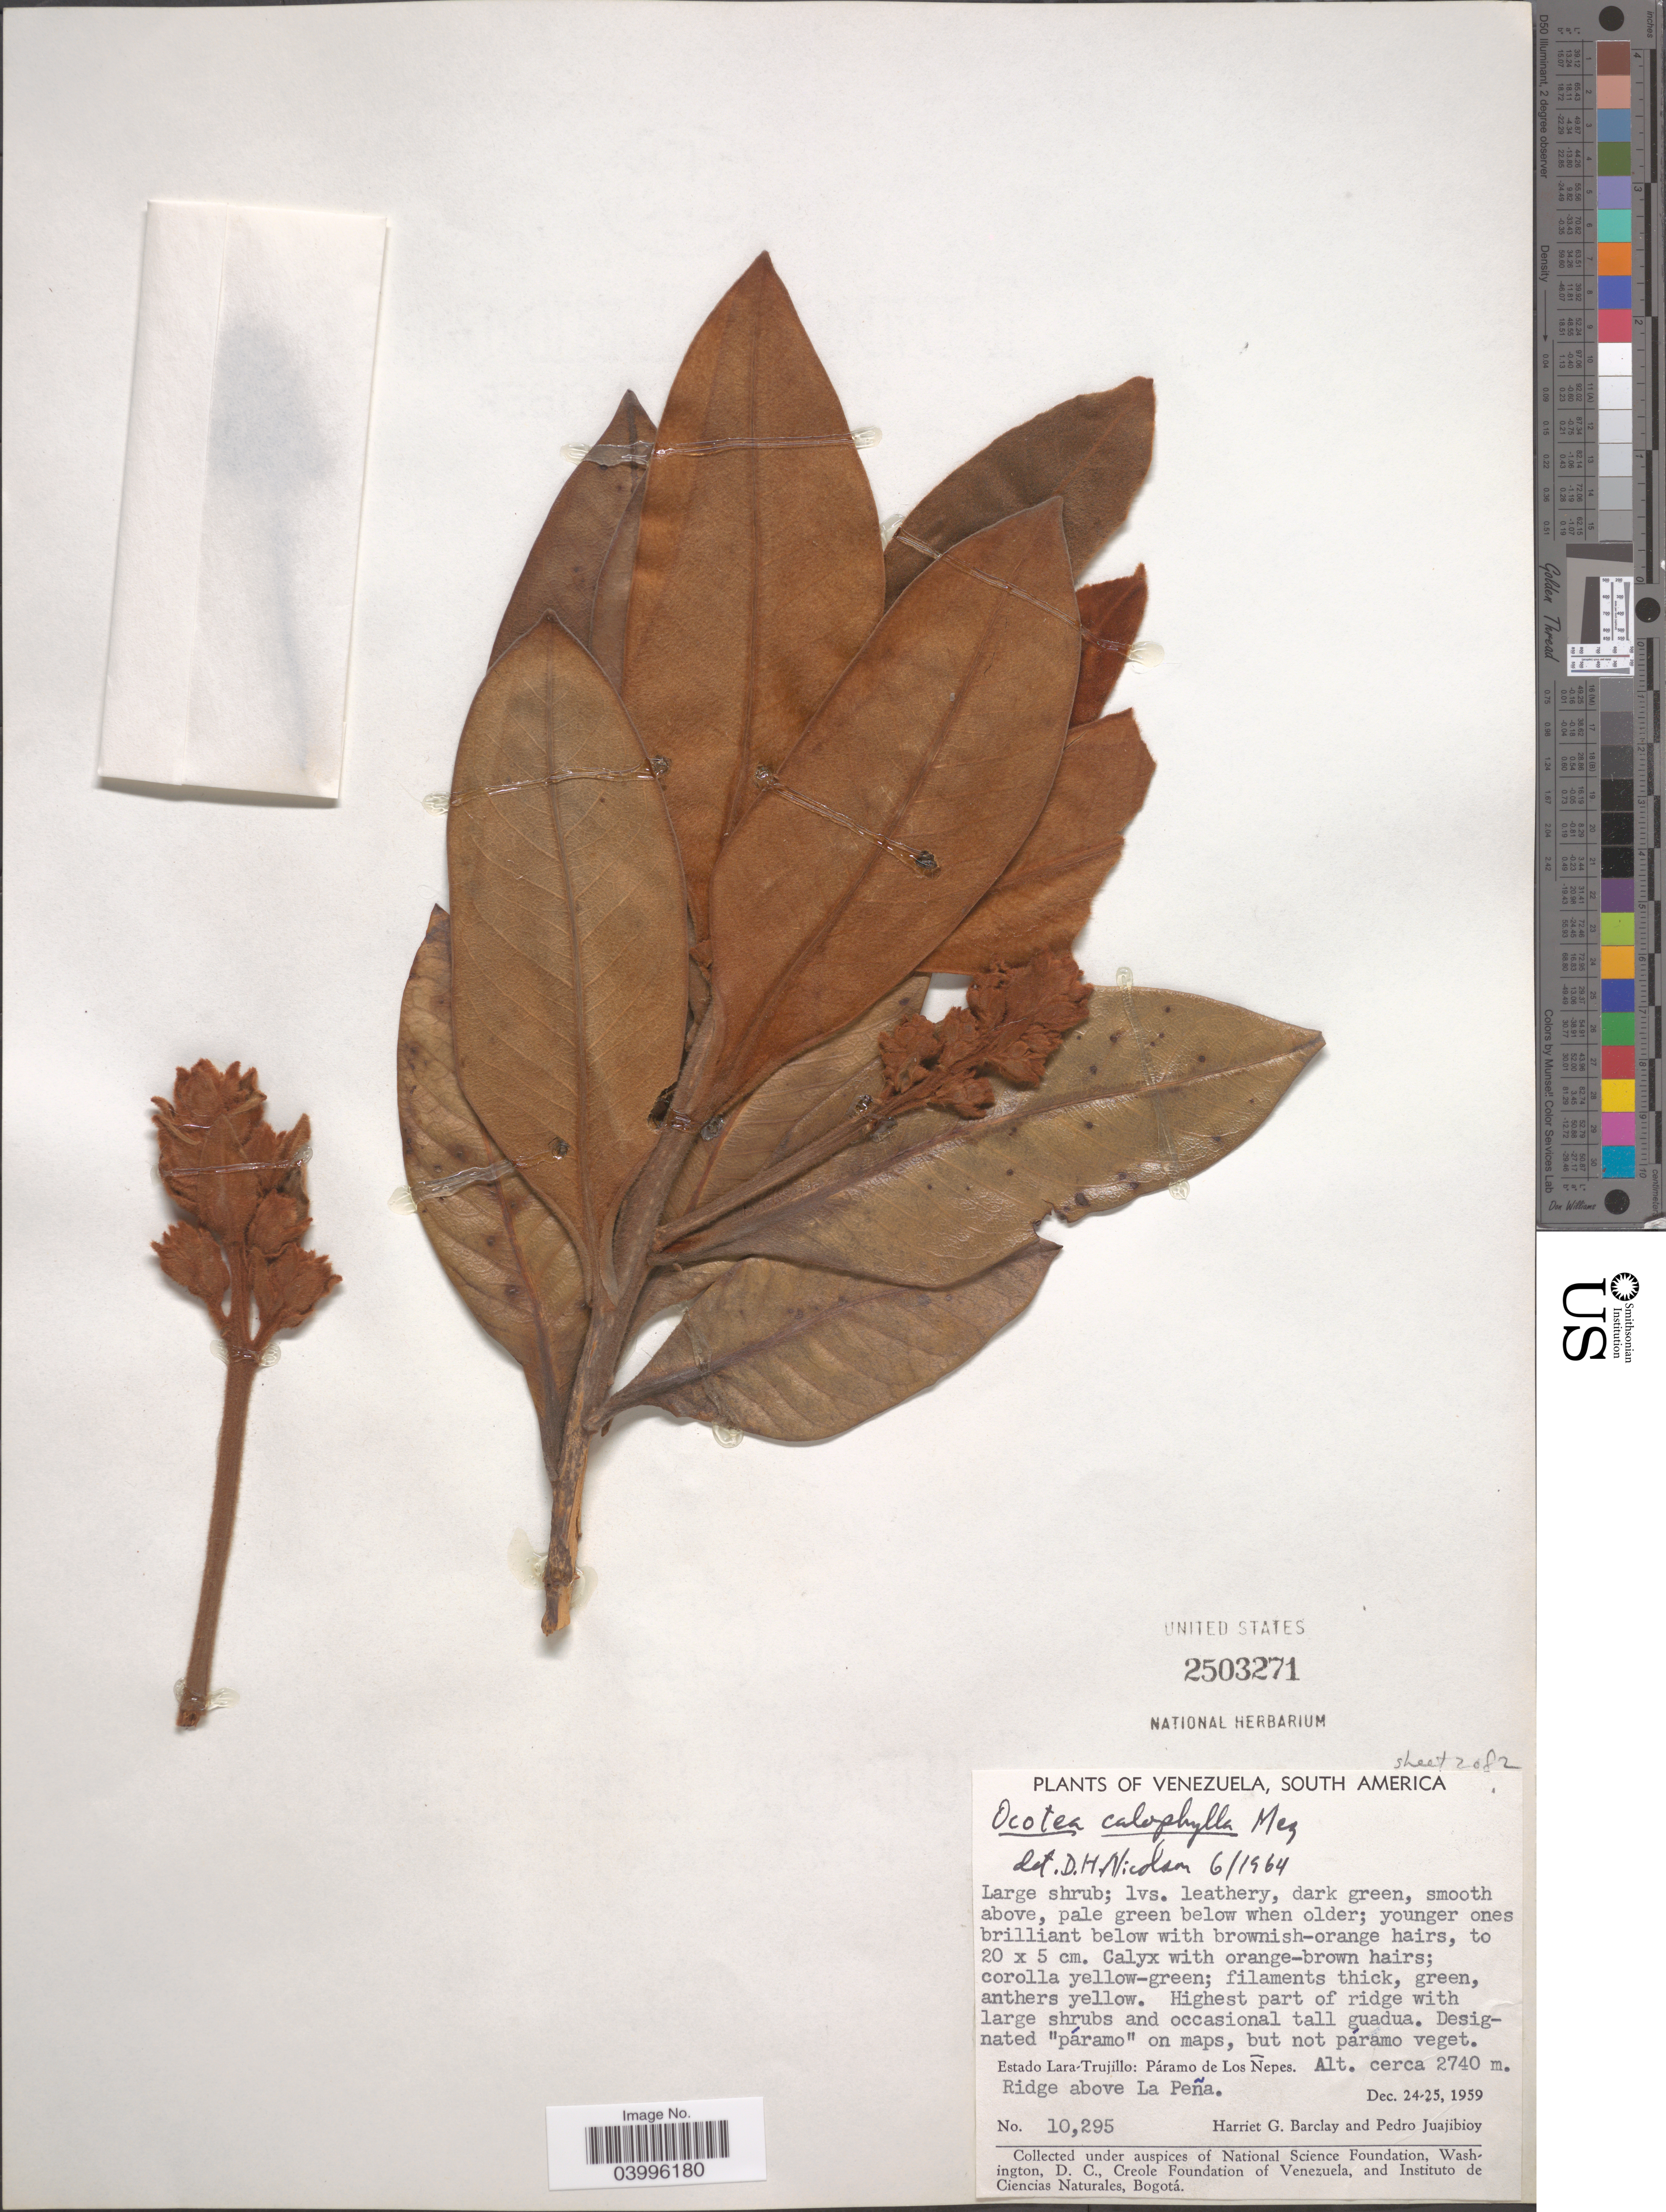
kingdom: Plantae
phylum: Tracheophyta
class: Magnoliopsida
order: Laurales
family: Lauraceae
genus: Ocotea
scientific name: Ocotea calophylla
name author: Mez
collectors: H. G. Barclay & P. Juajibioy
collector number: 10295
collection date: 1959-12-24/1959-12-25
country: Venezuela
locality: Estado Lara-Trujillo: Páramo de Los Nepes. Ridge above La Peña.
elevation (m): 2740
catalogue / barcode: US 2503271